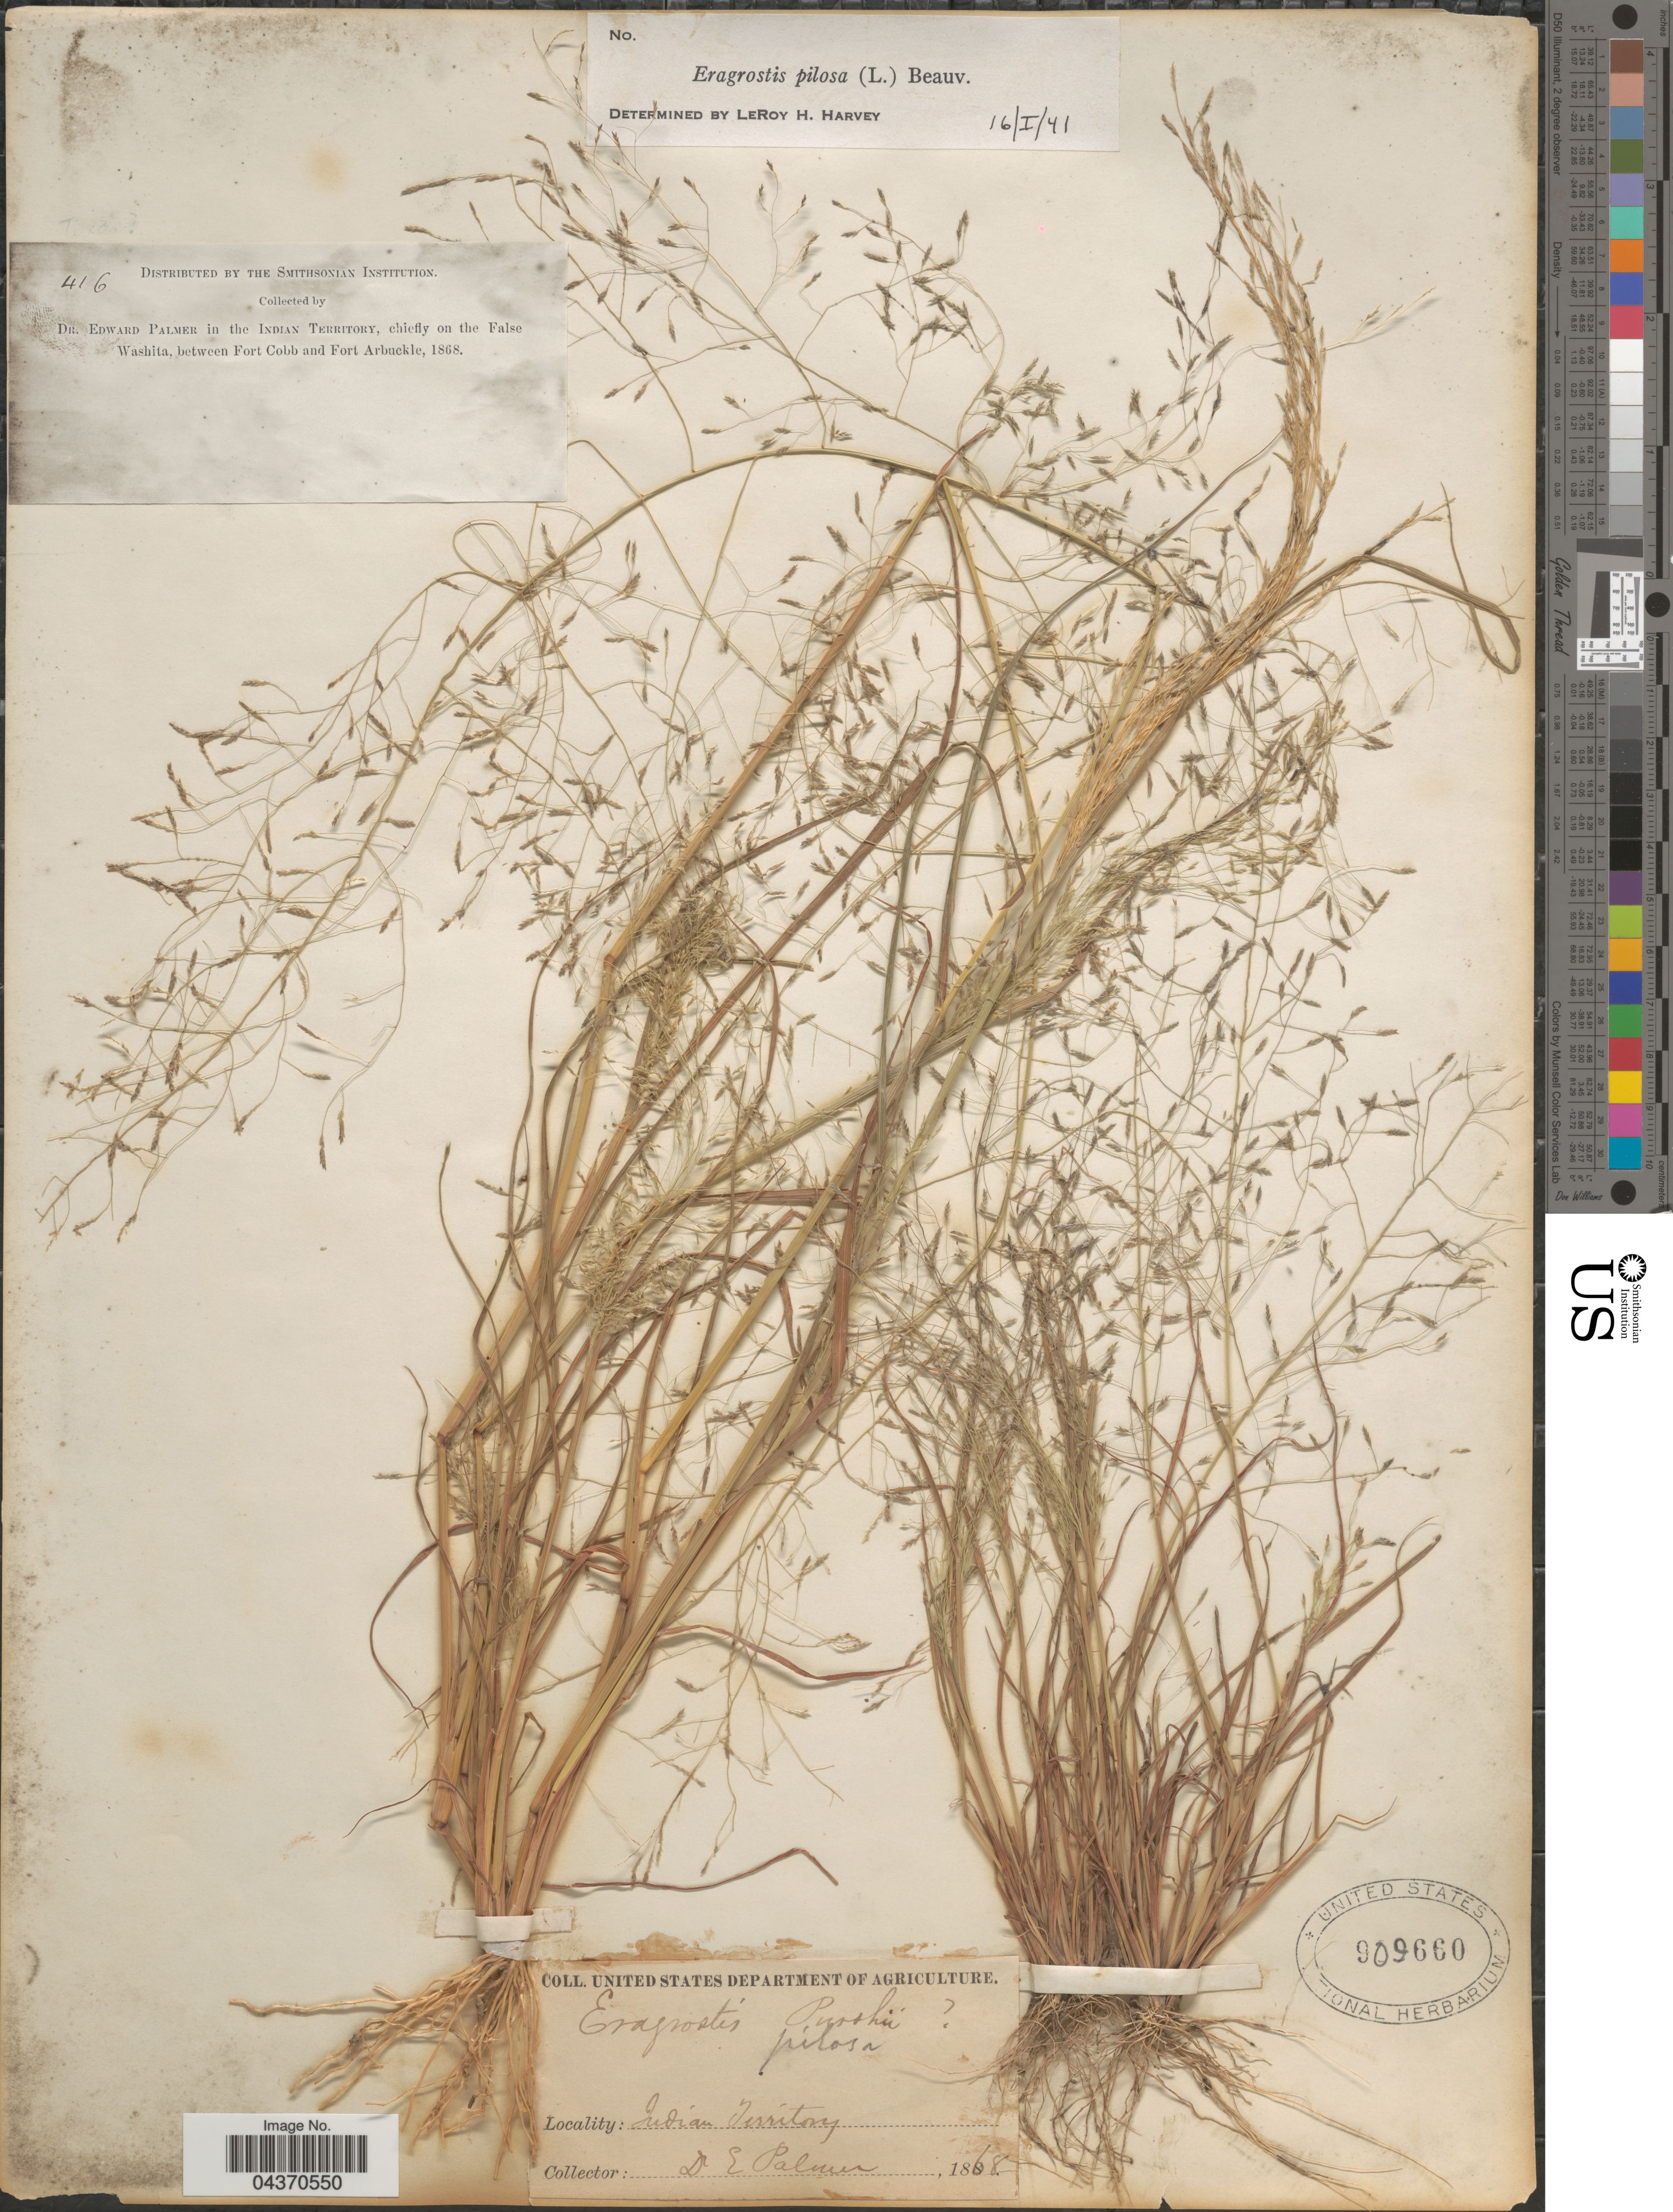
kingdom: Plantae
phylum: Tracheophyta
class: Liliopsida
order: Poales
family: Poaceae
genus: Eragrostis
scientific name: Eragrostis pilosa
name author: (L.) P. Beauv.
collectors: E. Palmer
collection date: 1868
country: United States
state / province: Oklahoma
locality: Indian Territory.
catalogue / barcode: US 909660